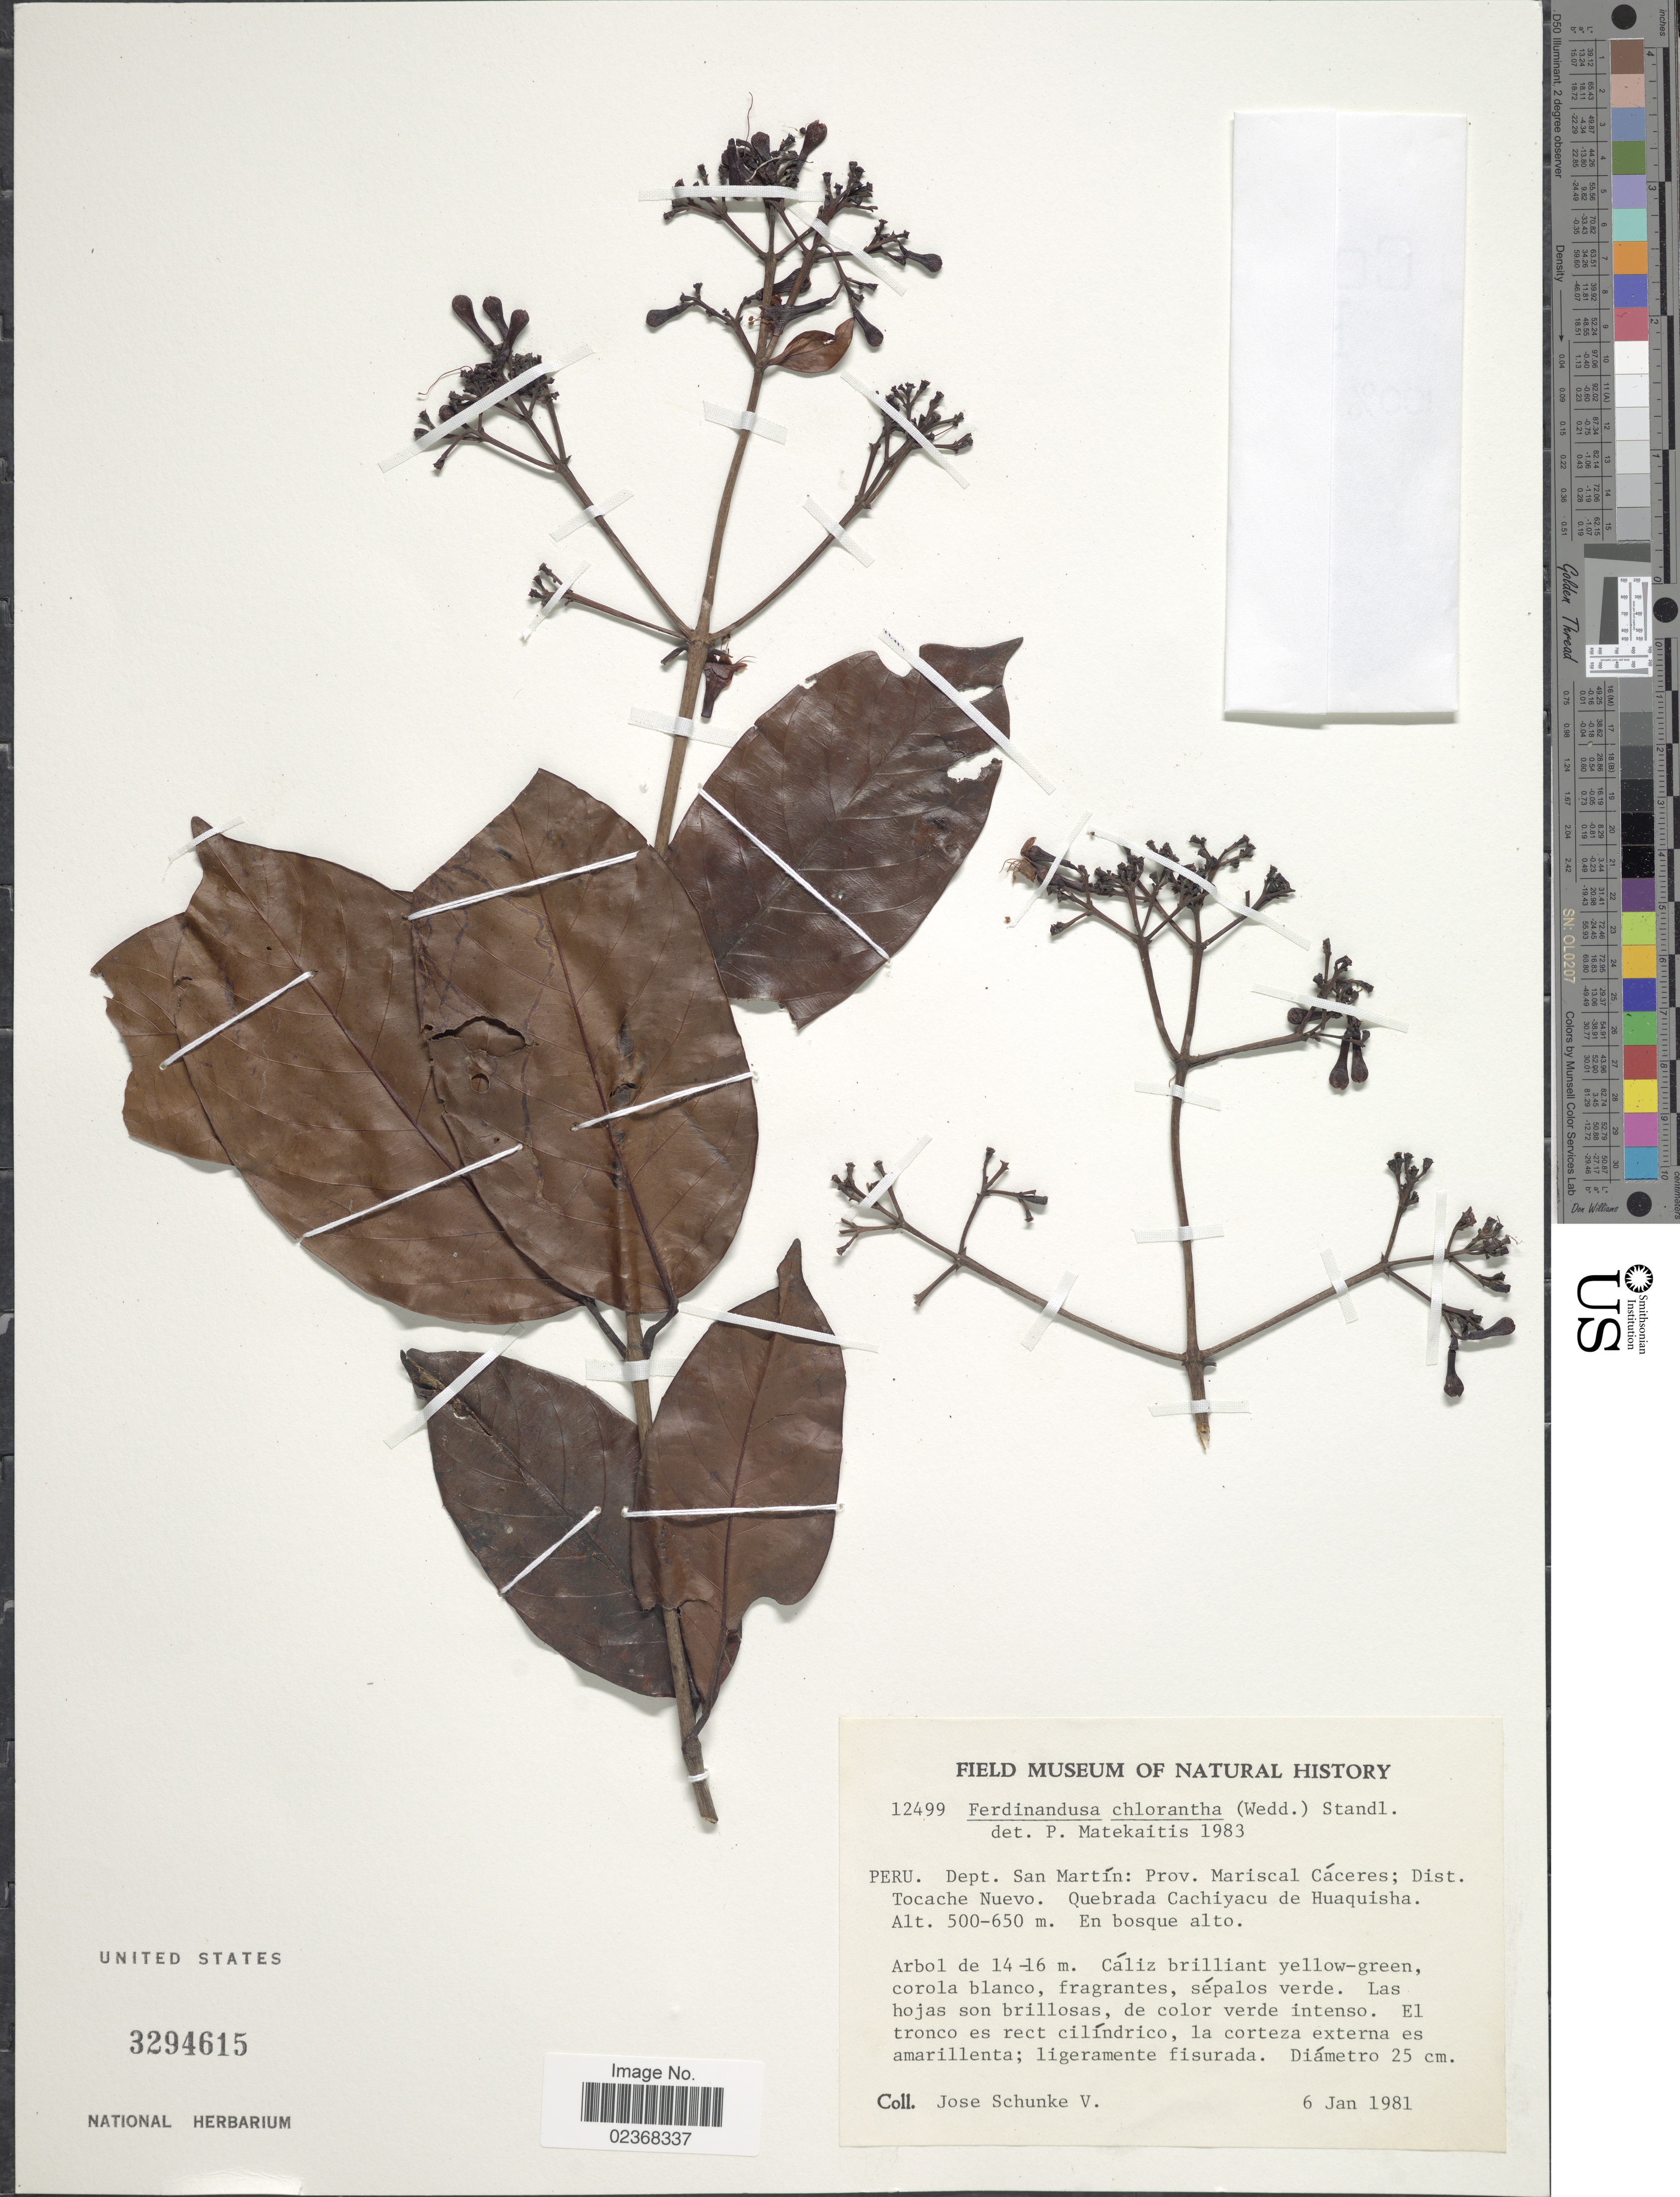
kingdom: Plantae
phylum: Tracheophyta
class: Magnoliopsida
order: Gentianales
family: Rubiaceae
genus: Ferdinandusa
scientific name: Ferdinandusa chlorantha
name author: (Wedd.) Standl.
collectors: J. Schunke Vigo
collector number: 12499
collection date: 1981-01-06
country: Peru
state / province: San Martín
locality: Peru, Dept. San Martin: Prov. Mariscal Caceres: Dist. Tocache Nuevo, Quebrada Cachiyacu de Huaquisha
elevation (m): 500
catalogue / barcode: US 3294615